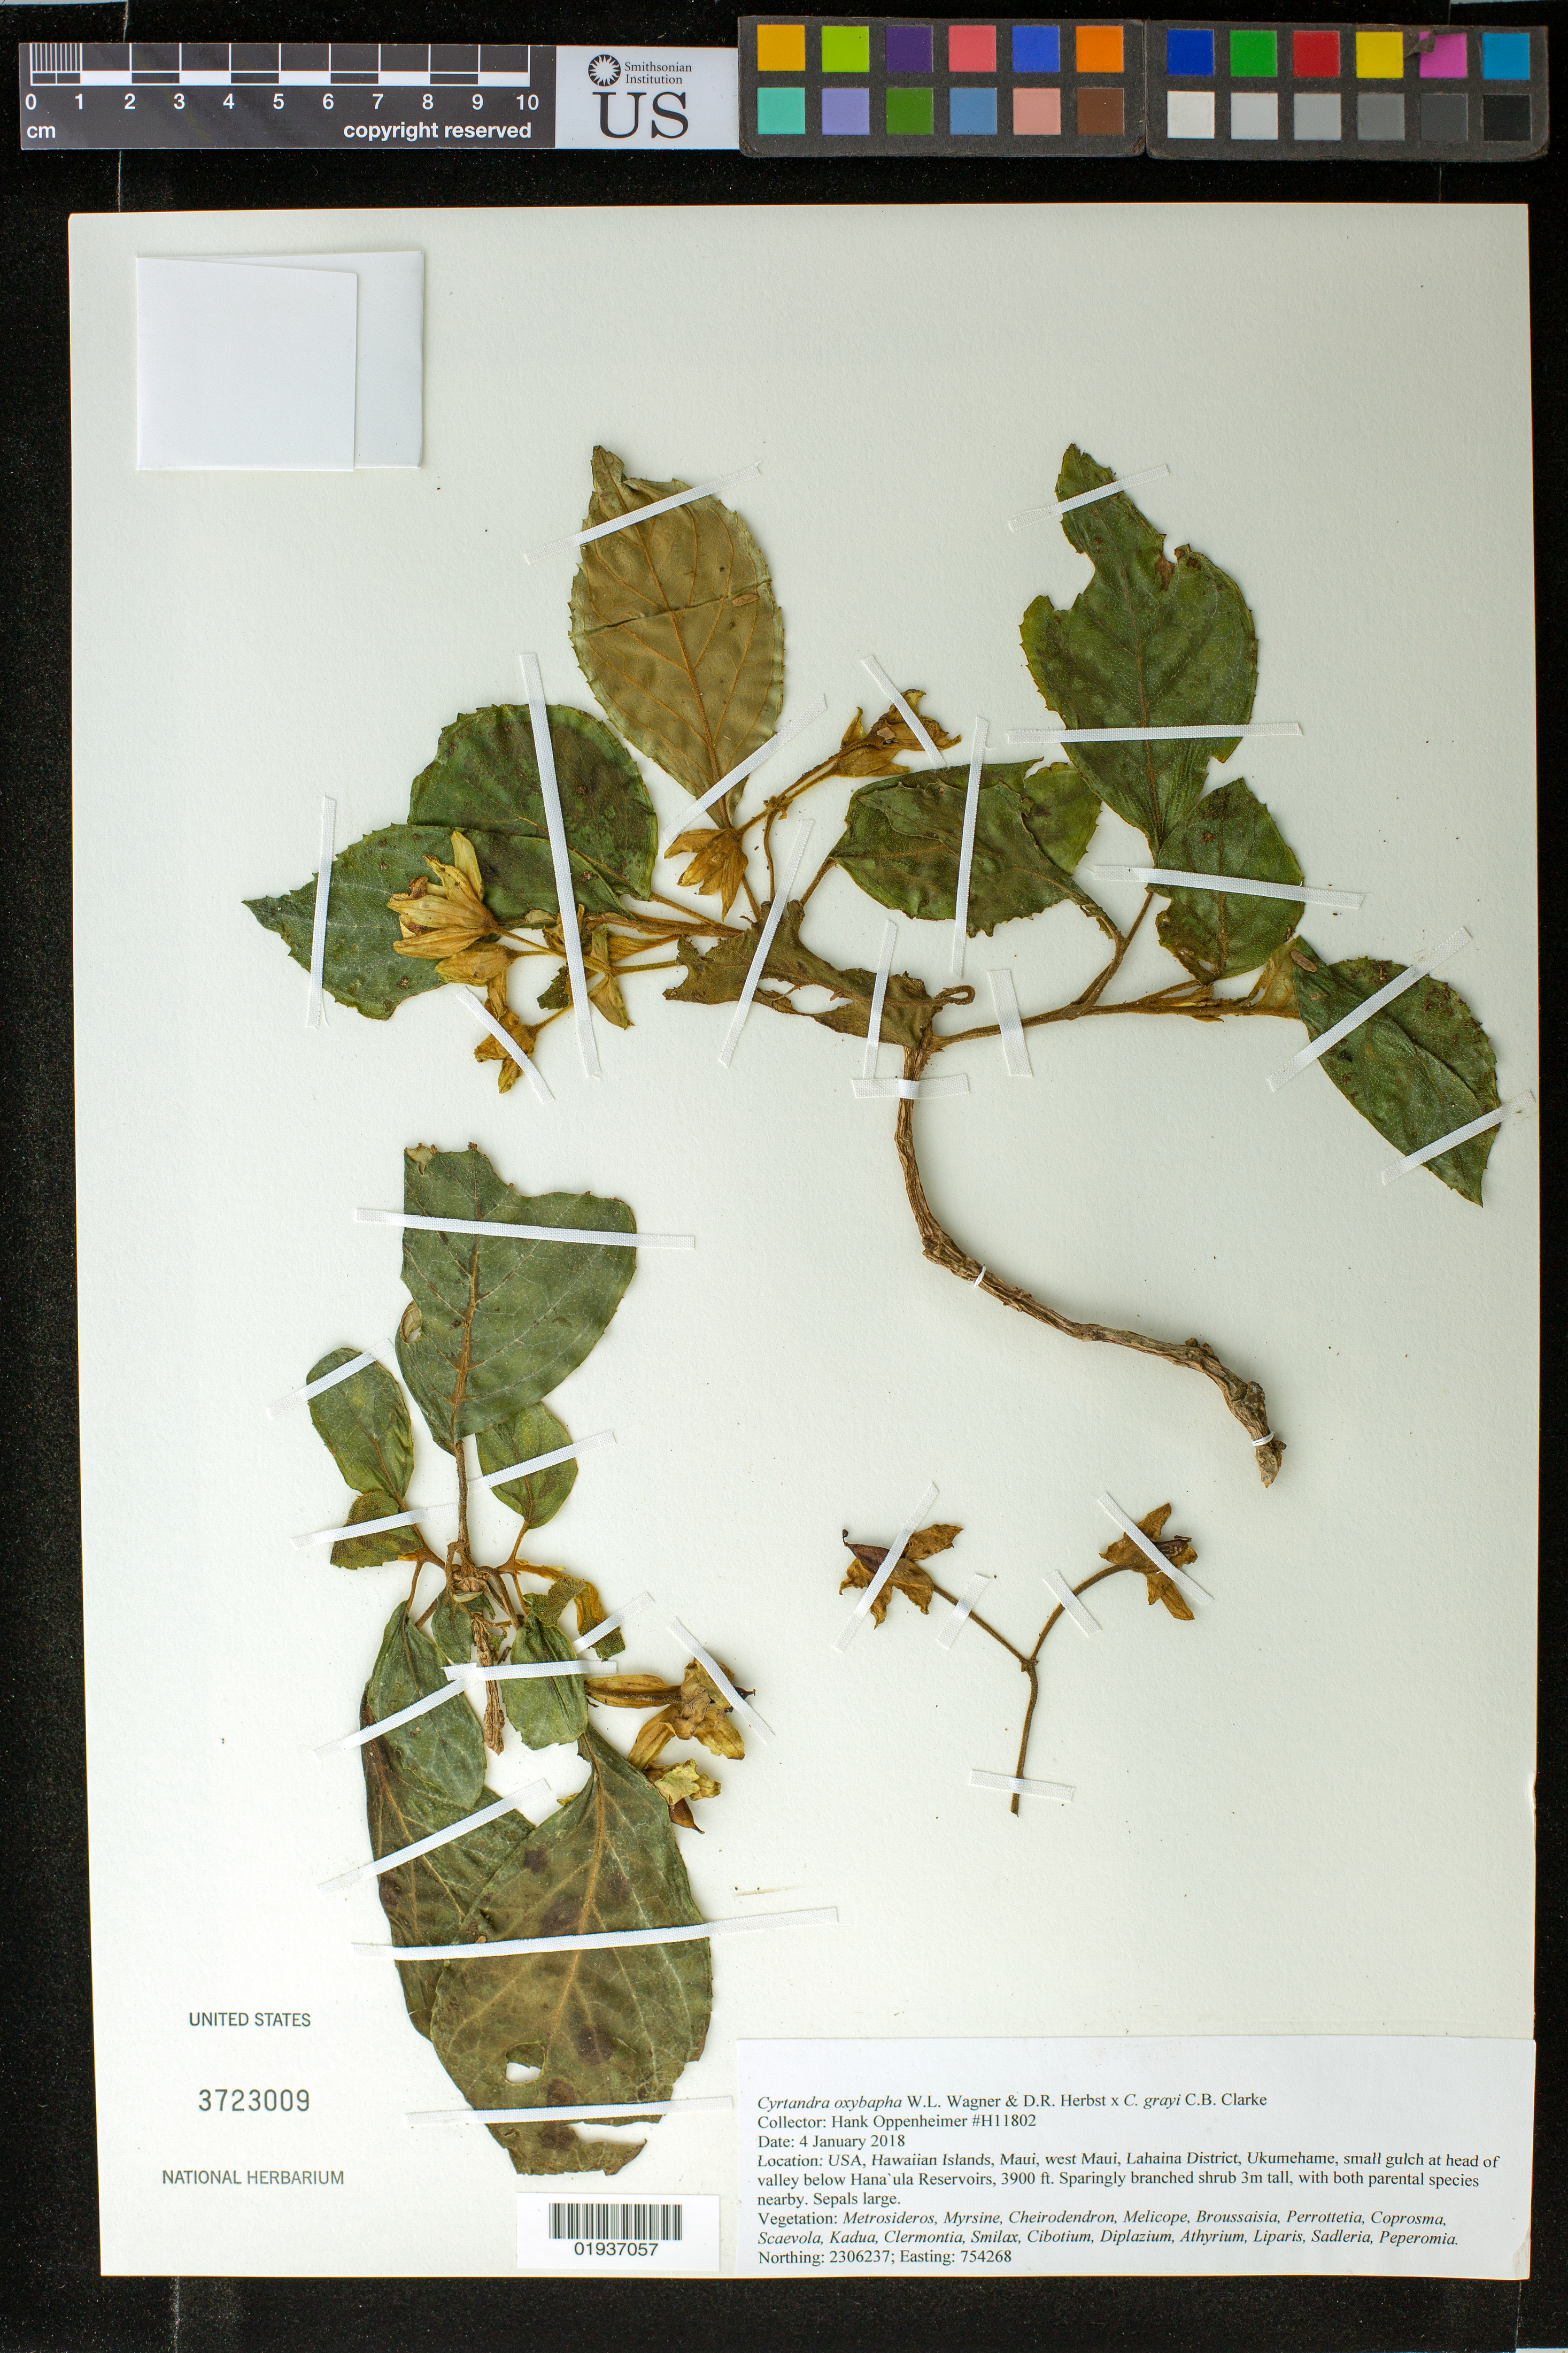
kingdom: Plantae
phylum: Tracheophyta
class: Magnoliopsida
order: Lamiales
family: Gesneriaceae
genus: Cyrtandra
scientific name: Cyrtandra grayi x C. oxybapha W.L. Wagner & D.R. Herbst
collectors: H. L. Oppenheimer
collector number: H11802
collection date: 2018-01-04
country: United States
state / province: Hawaii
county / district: Maui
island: Maui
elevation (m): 1189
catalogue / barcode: US 3723009